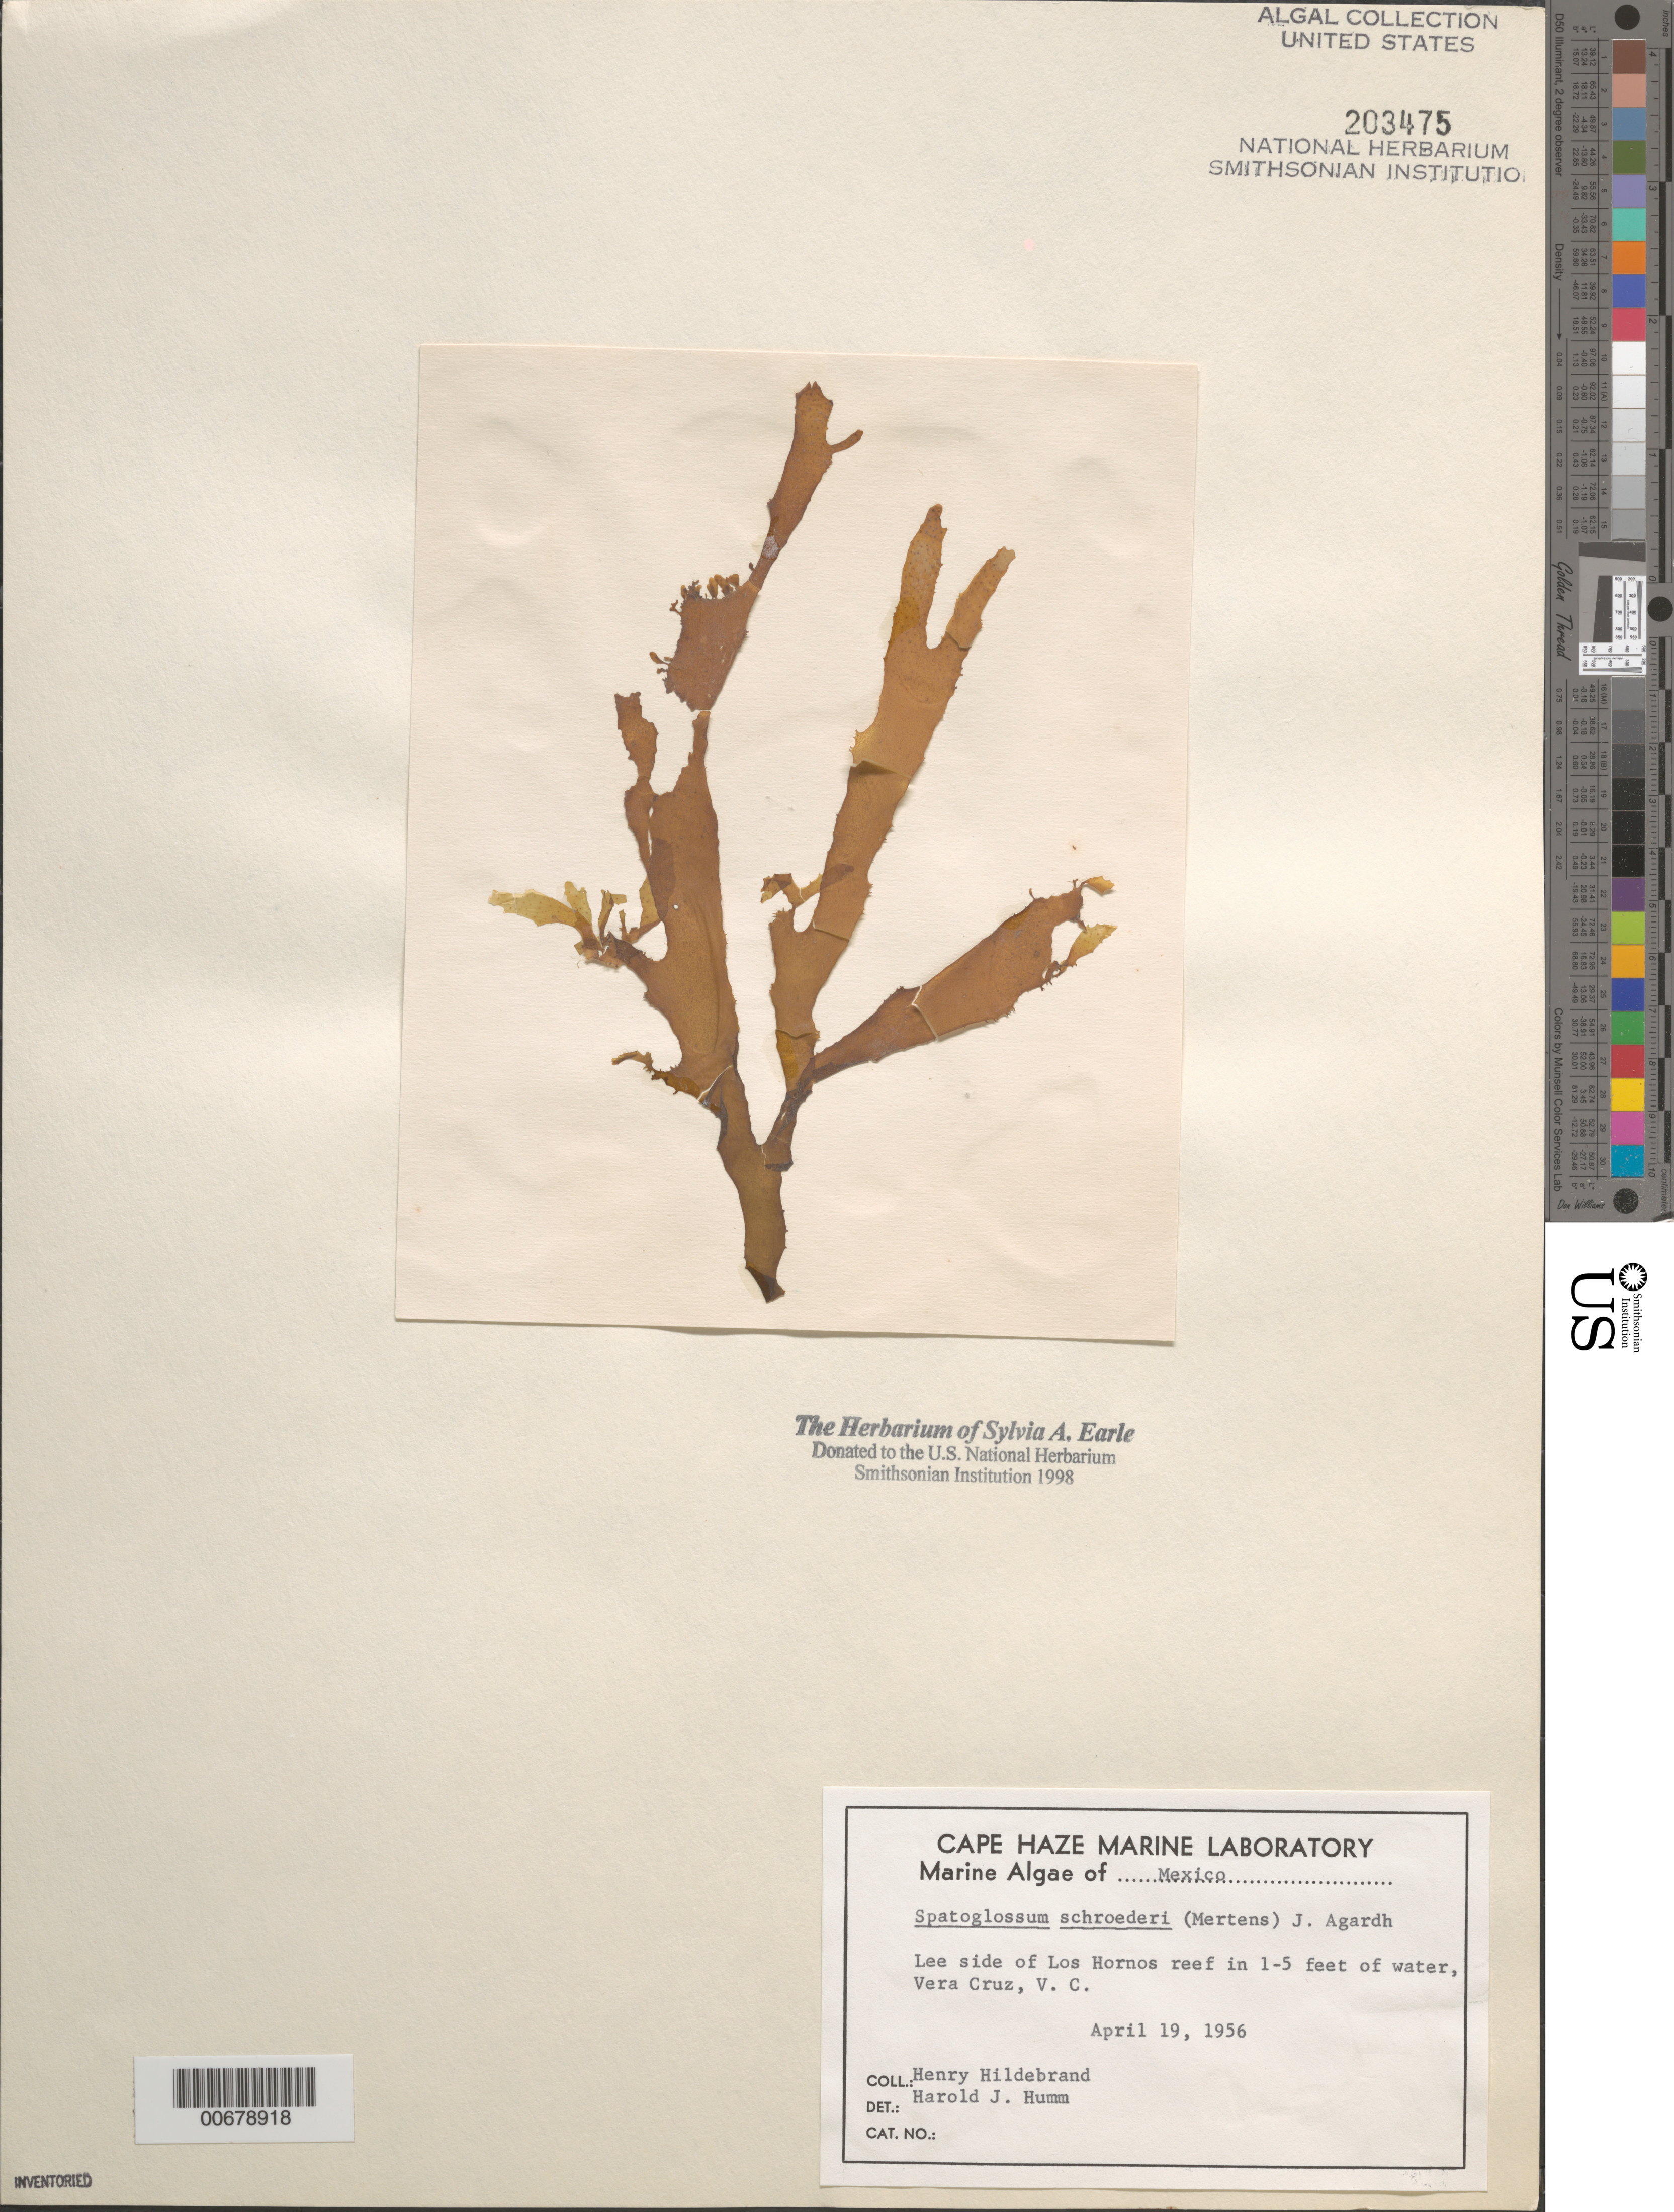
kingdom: Chromista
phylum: Ochrophyta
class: Phaeophyceae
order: Dictyotales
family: Dictyotaceae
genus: Spatoglossum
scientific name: Spatoglossum schroederi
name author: (C. Agardh) Kütz.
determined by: Humm, Harold J.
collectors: H. Hildebrand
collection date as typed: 19 Apr 1956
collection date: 1956-04-19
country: Mexico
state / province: Veracruz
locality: Los Hornos Reef, Veracruz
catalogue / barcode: US 203475